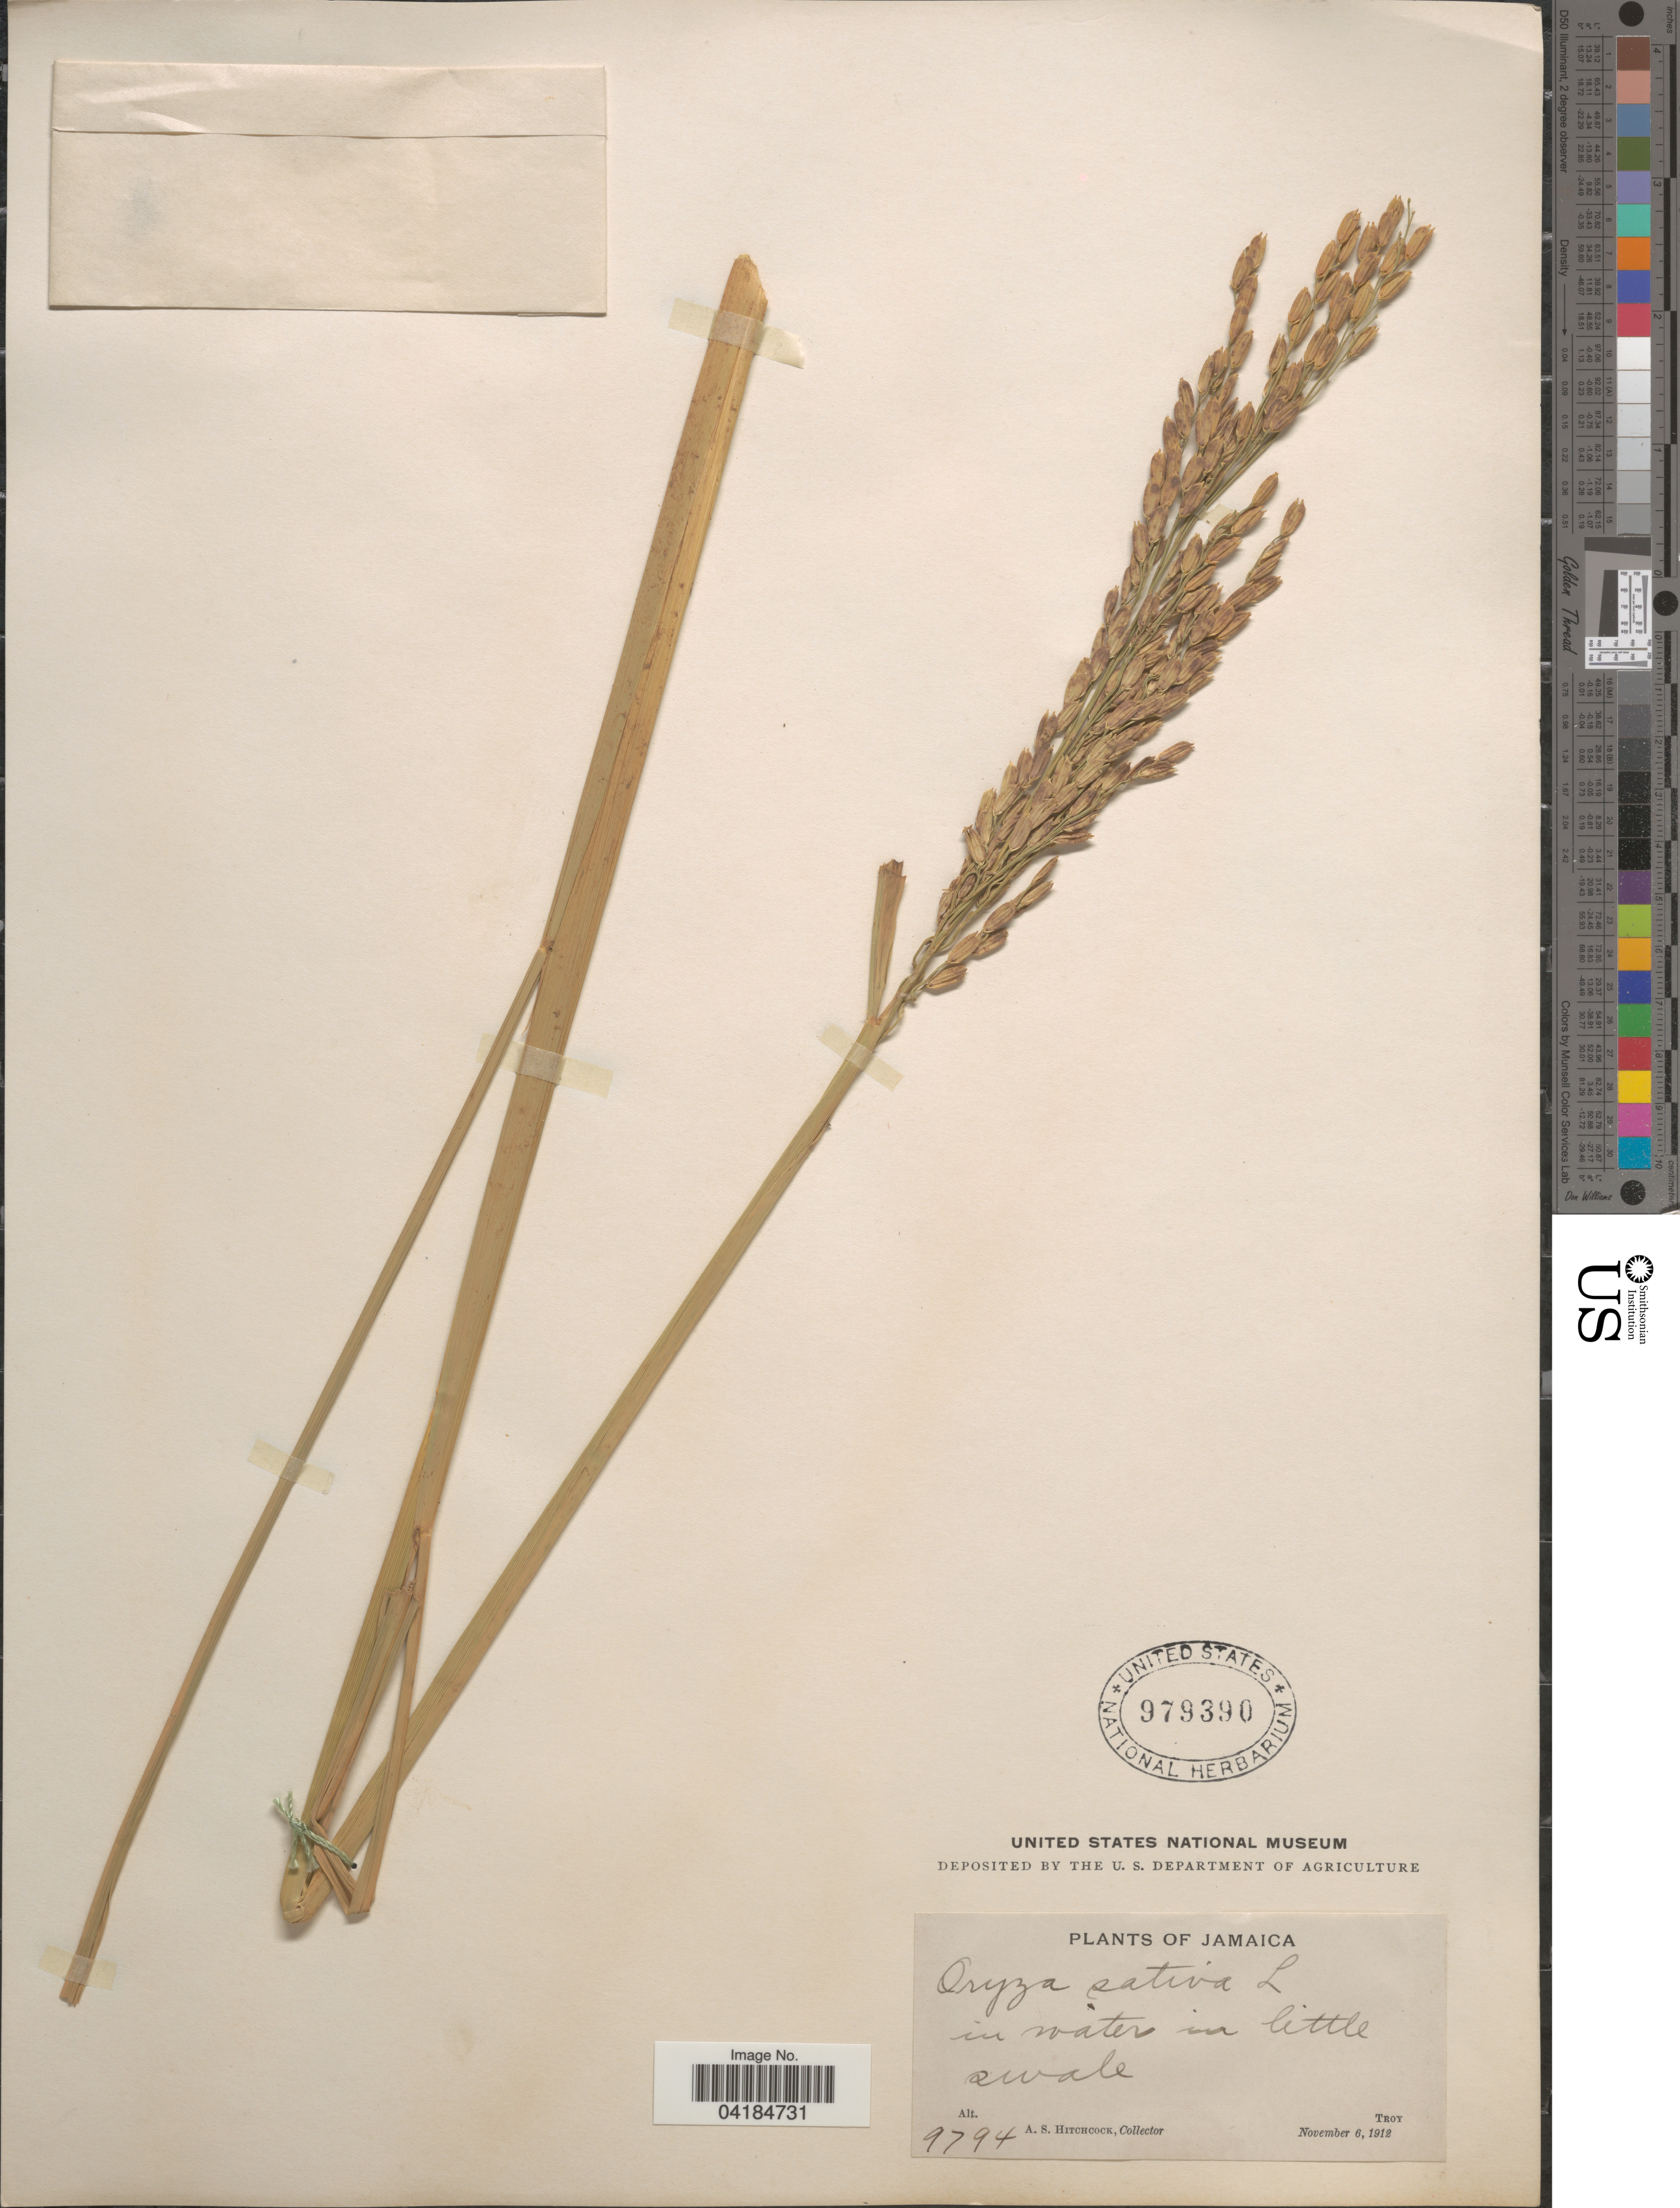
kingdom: Plantae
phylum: Tracheophyta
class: Liliopsida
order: Poales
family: Poaceae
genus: Oryza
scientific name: Oryza sativa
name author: L.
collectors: A. S. Hitchcock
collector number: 9794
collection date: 1912-11-06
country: Jamaica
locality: Troy.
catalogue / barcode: US 979390